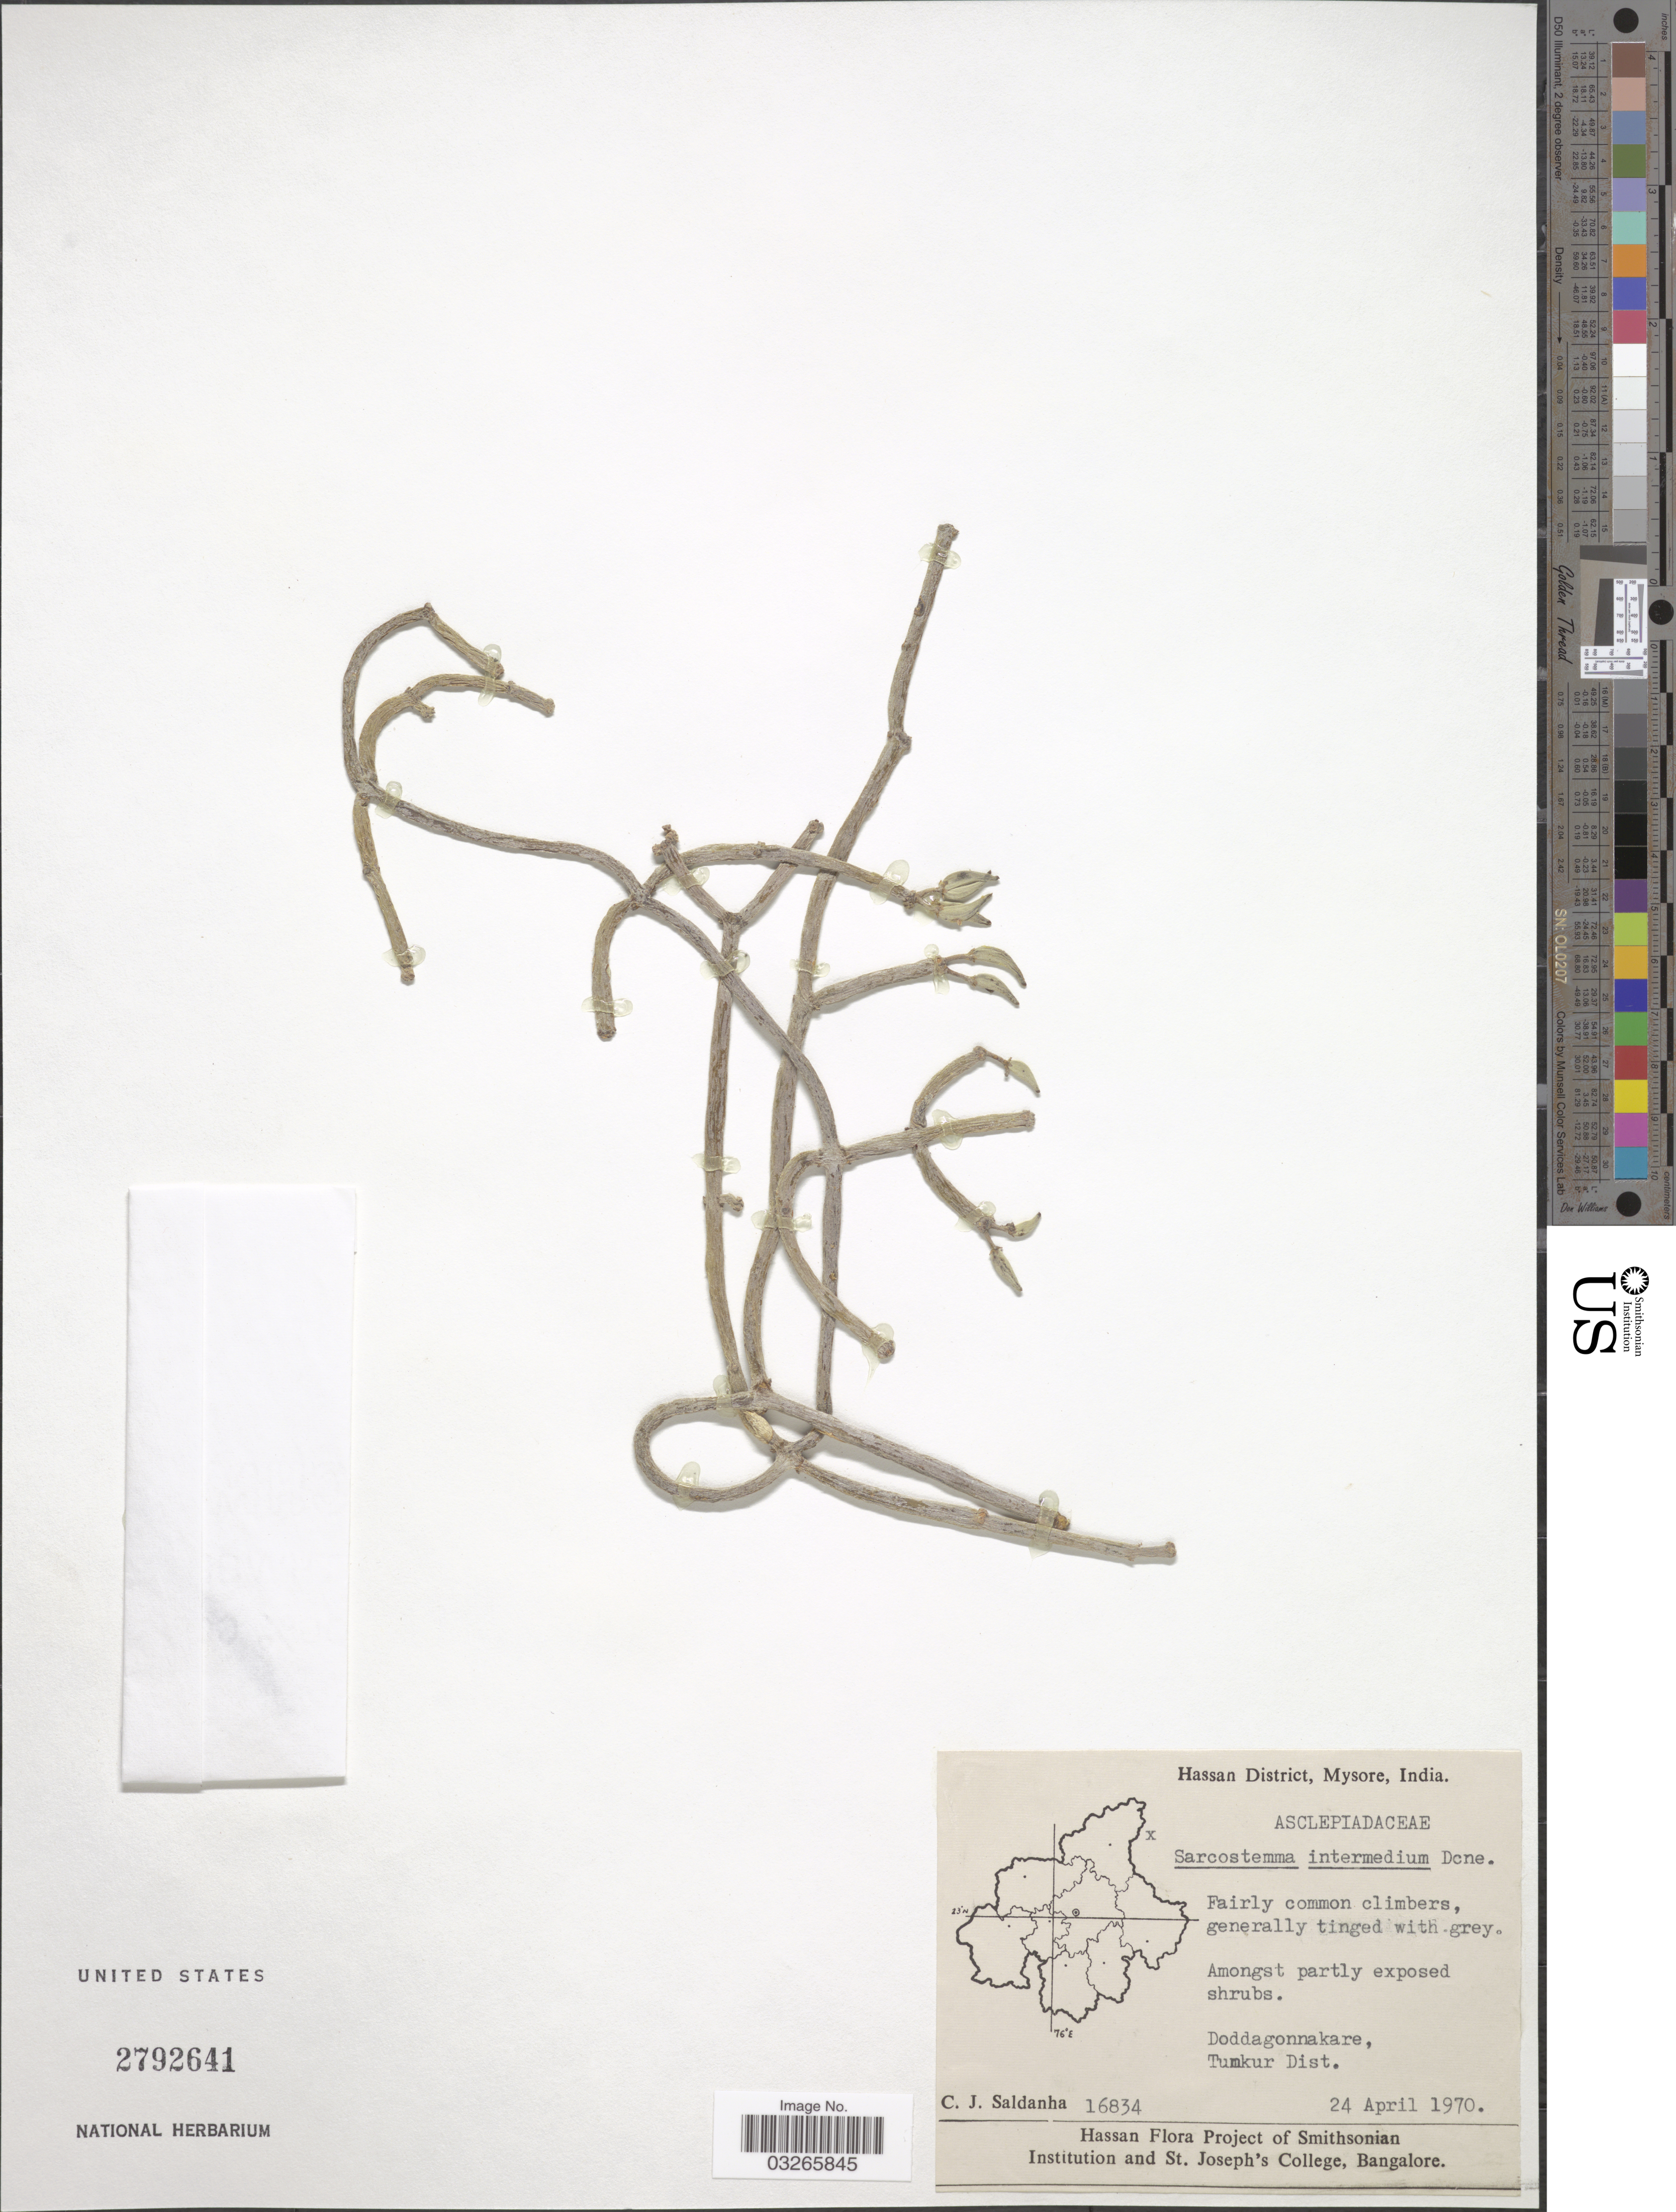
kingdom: Plantae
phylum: Tracheophyta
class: Magnoliopsida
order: Gentianales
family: Apocynaceae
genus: Sarcostemma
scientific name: Sarcostemma intermedium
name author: Decne.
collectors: C. J. Saldanha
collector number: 16834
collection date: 1970-04-24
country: India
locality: Hassan District, Mysore. Doddagonnakare, Tumkur Dist.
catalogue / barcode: US 2792641